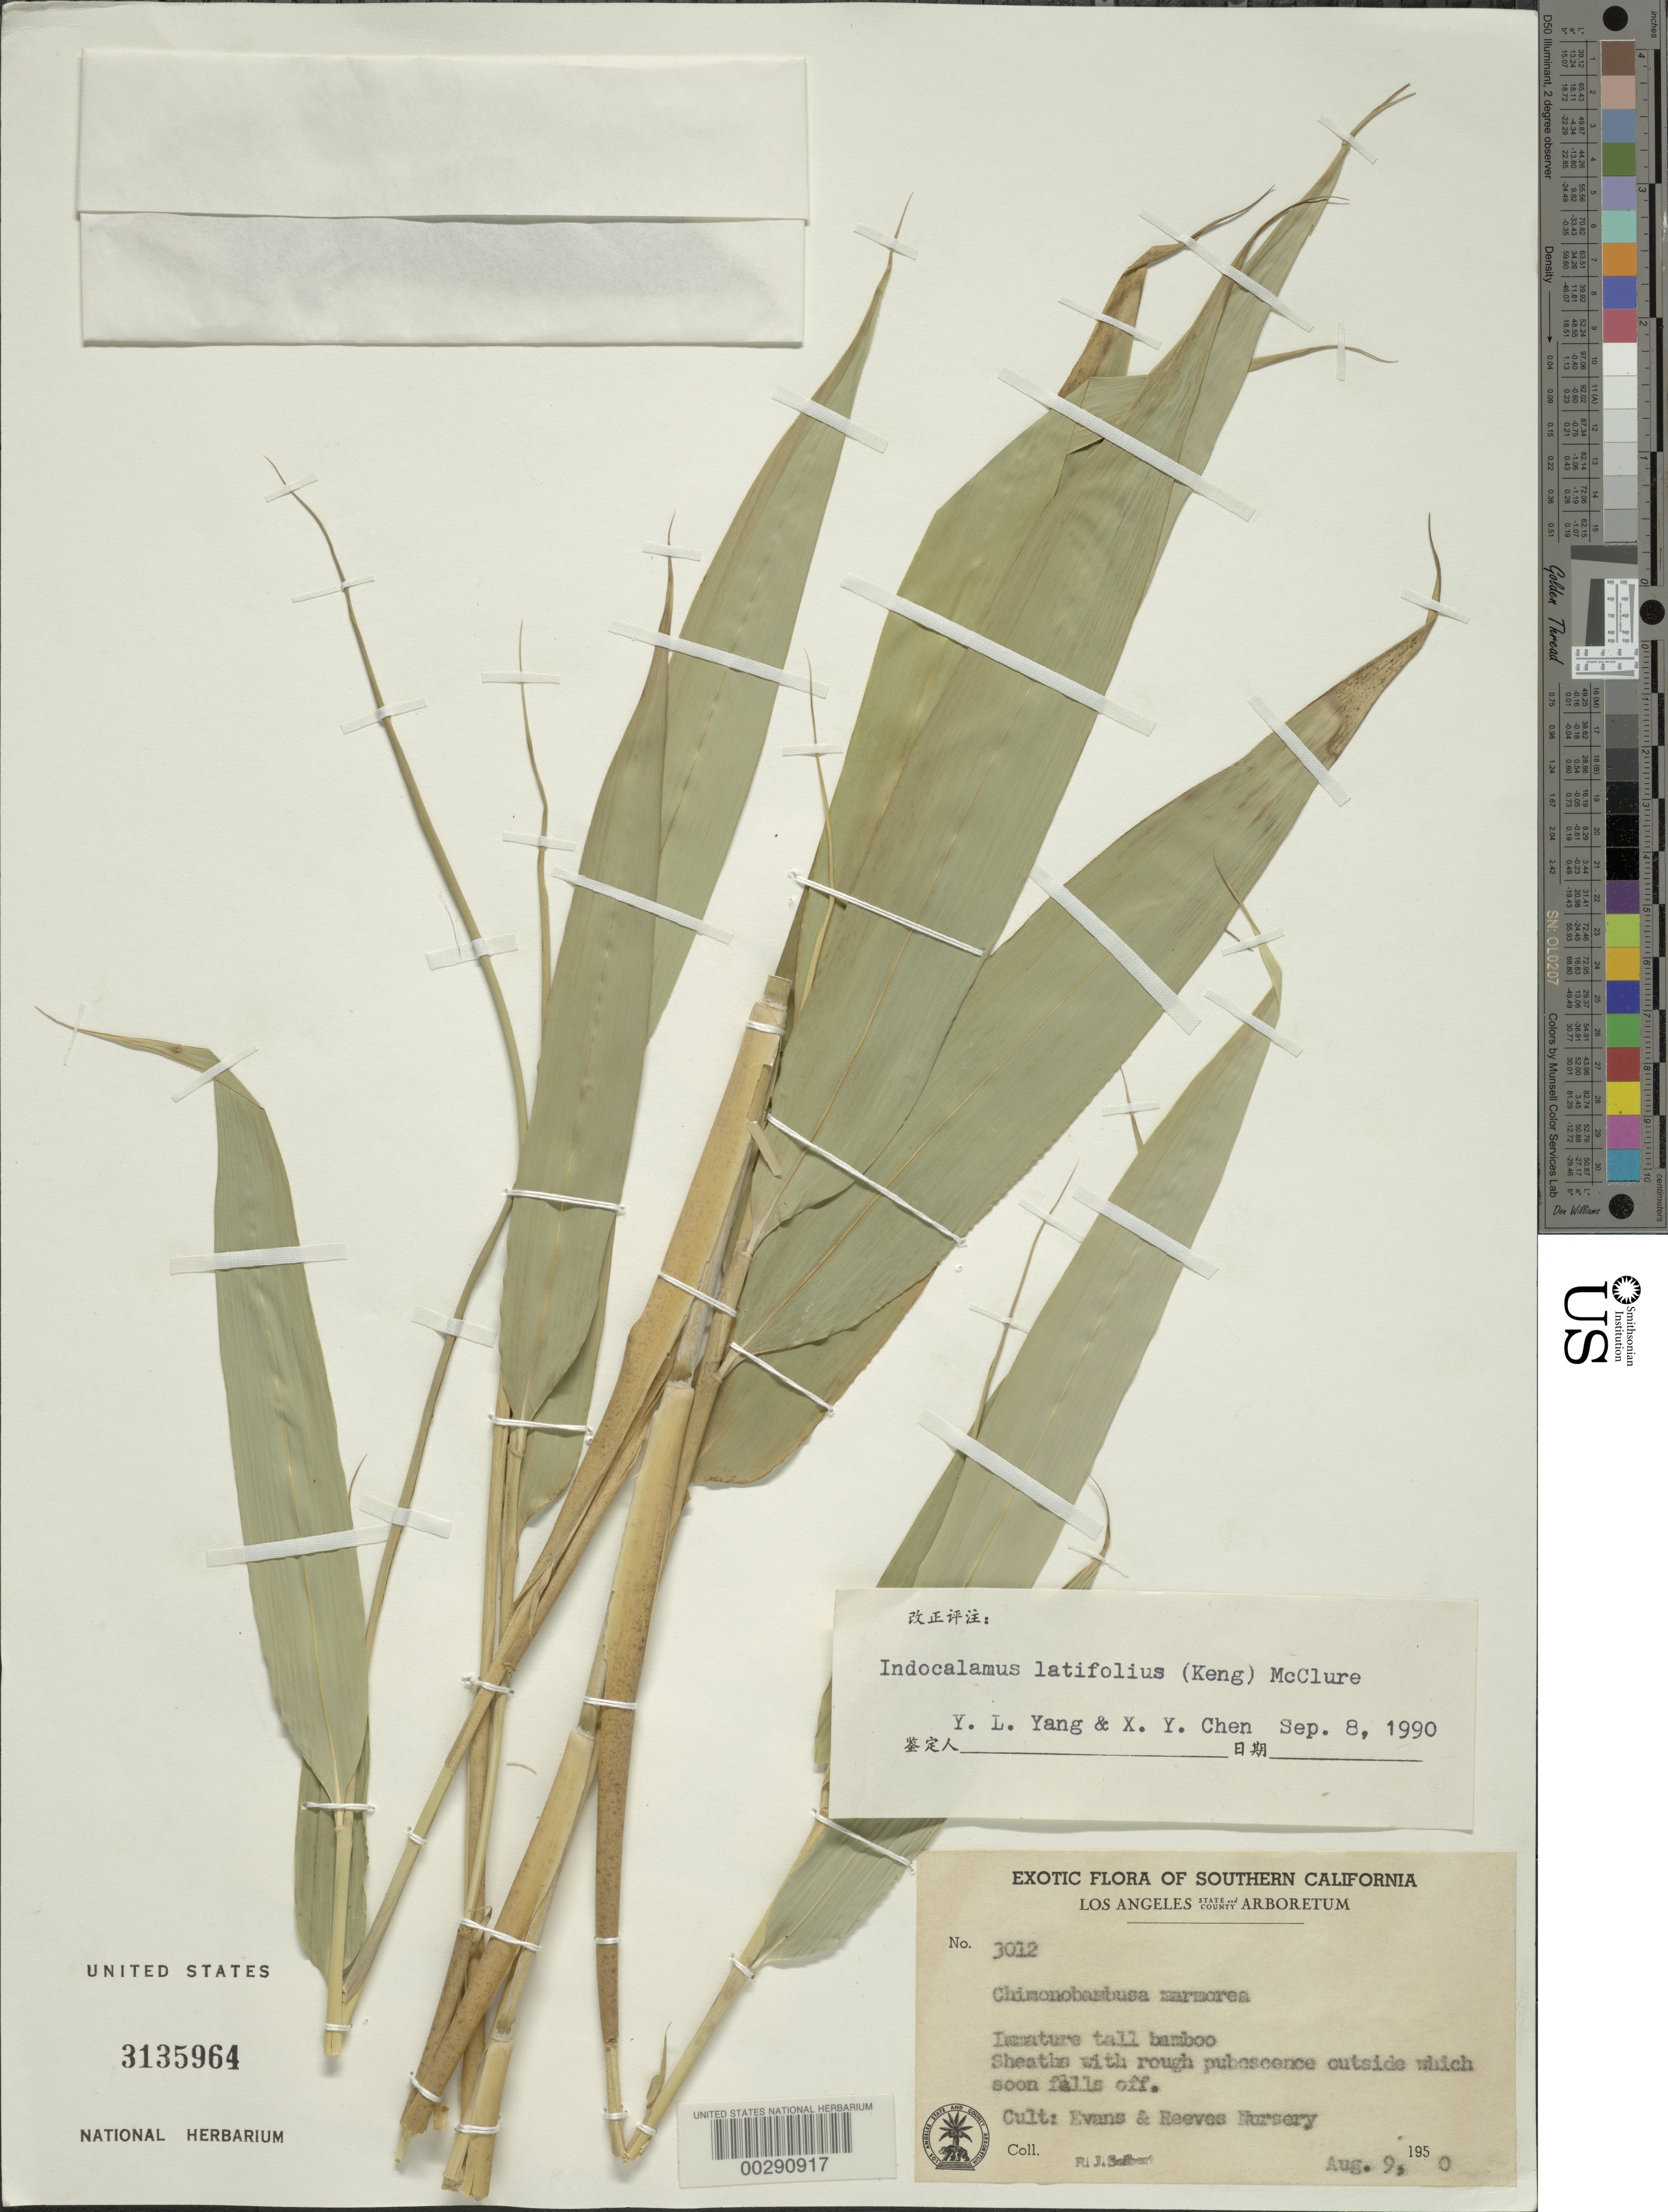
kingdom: Plantae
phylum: Tracheophyta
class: Liliopsida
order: Poales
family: Poaceae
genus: Chimonobambusa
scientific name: Chimonobambusa marmorea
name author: Makino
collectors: R. J. Seibert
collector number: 3012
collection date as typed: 09 Aug 1950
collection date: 1950-08-09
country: United States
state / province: Florida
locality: Southern Florida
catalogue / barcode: US 3135964